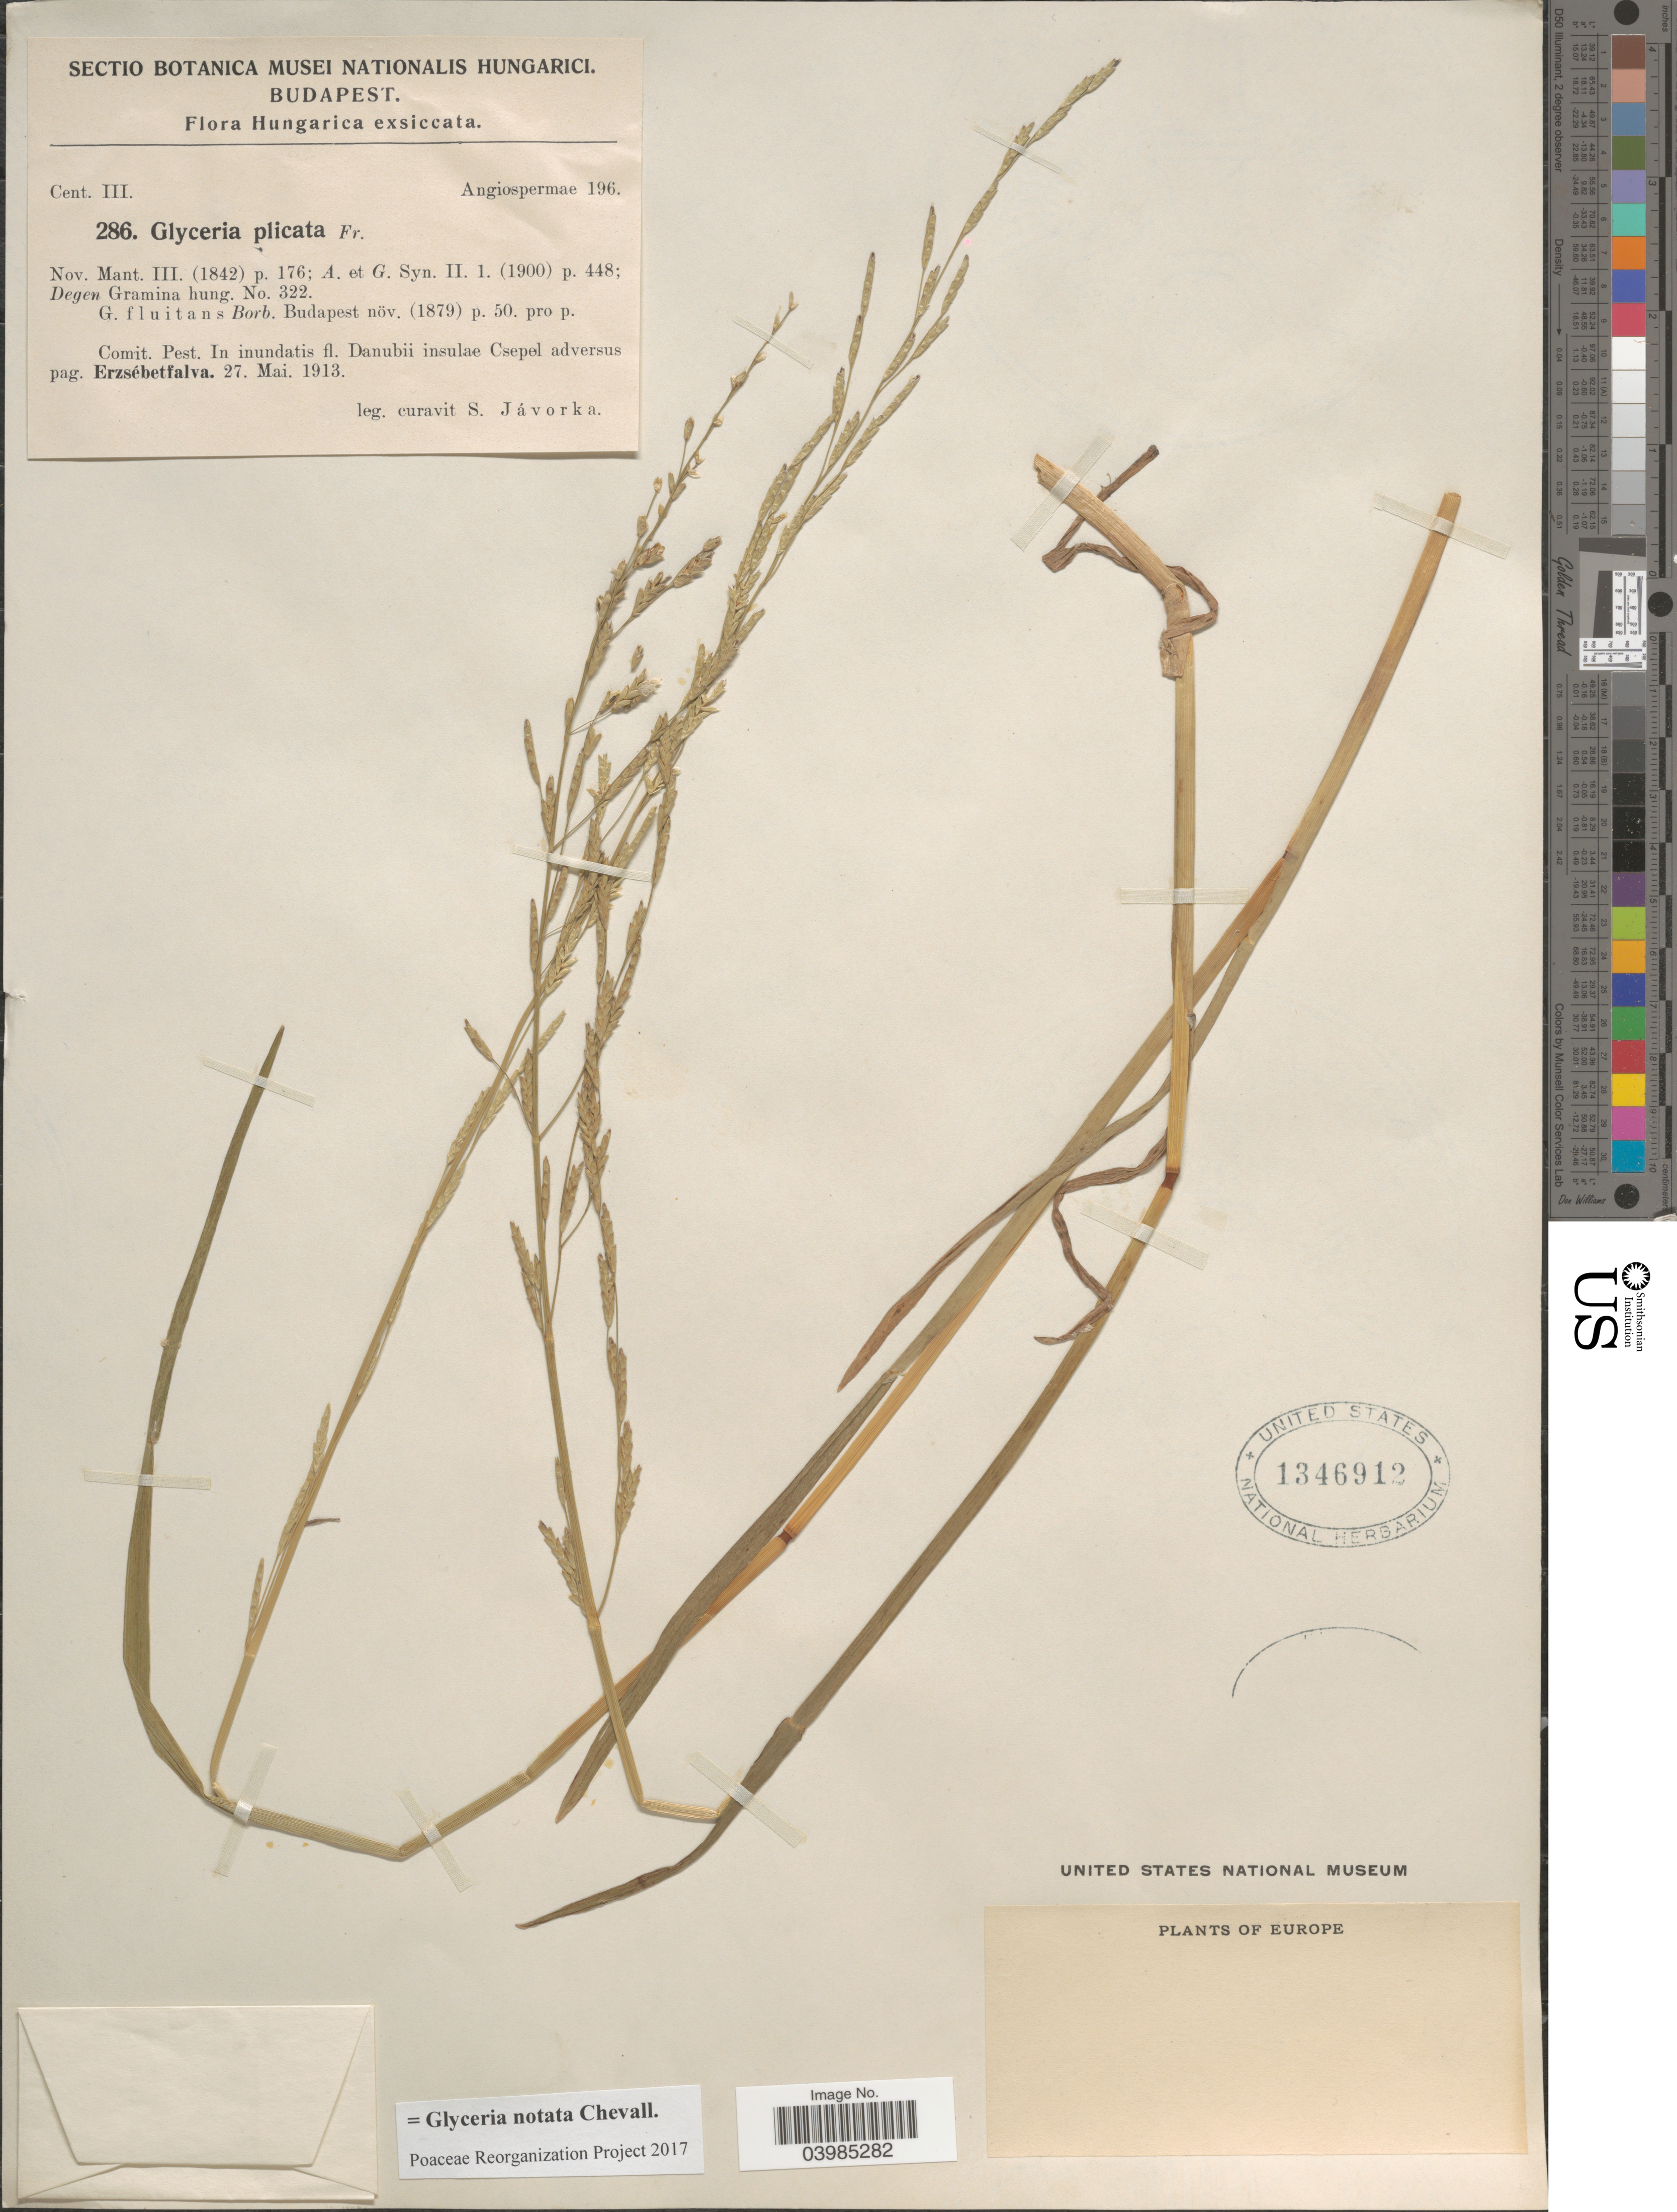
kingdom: Plantae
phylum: Tracheophyta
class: Liliopsida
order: Poales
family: Poaceae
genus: Glyceria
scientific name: Glyceria notata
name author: Chevall.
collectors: S. Javorka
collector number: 286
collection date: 1913-05-27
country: Hungary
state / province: Pest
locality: Comit. Pest. In inundatis fl. Danubii insulae Csepel adversus pag. Erzsébetfalva.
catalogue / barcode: US 1346912